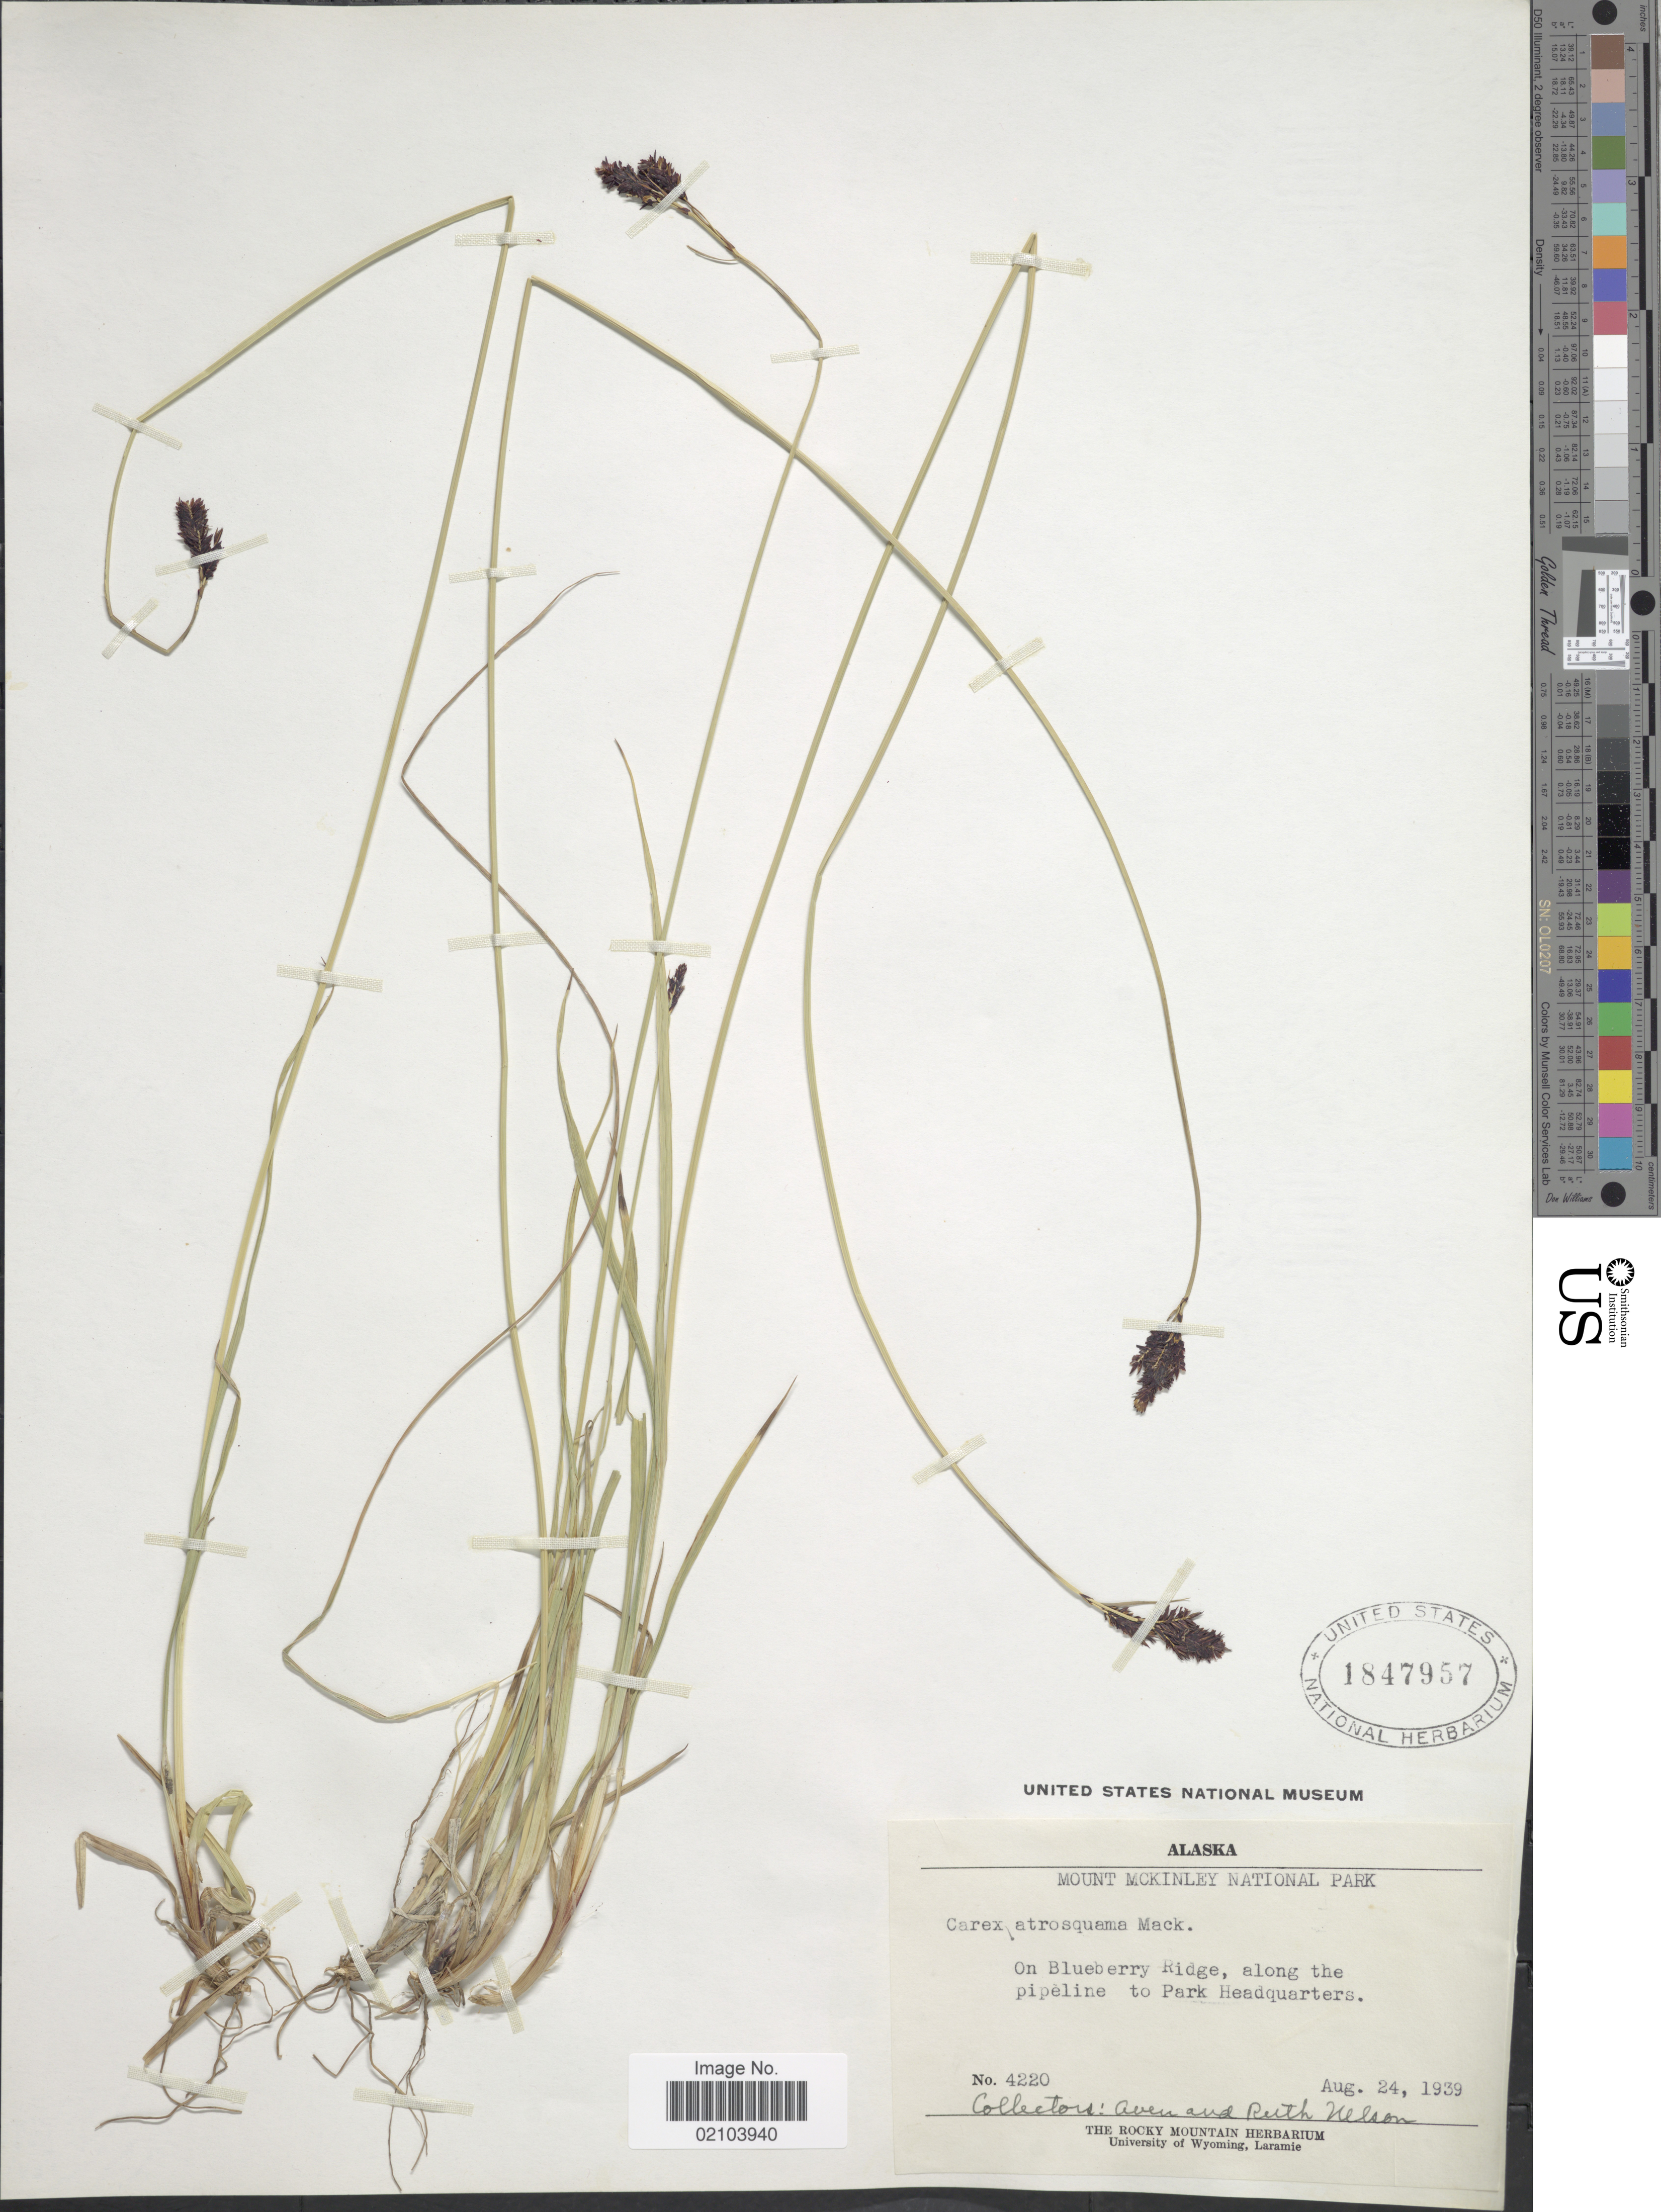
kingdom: Plantae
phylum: Tracheophyta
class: Liliopsida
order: Poales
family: Cyperaceae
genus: Carex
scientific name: Carex atrosquama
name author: Mack.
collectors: A. Nelson & R. A. Nelson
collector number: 4220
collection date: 1939-08-24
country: United States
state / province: Alaska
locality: Mount McKinley National Park. On Blueberry Ridge, along the pipeline to Park Headquarters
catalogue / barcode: US 1847957